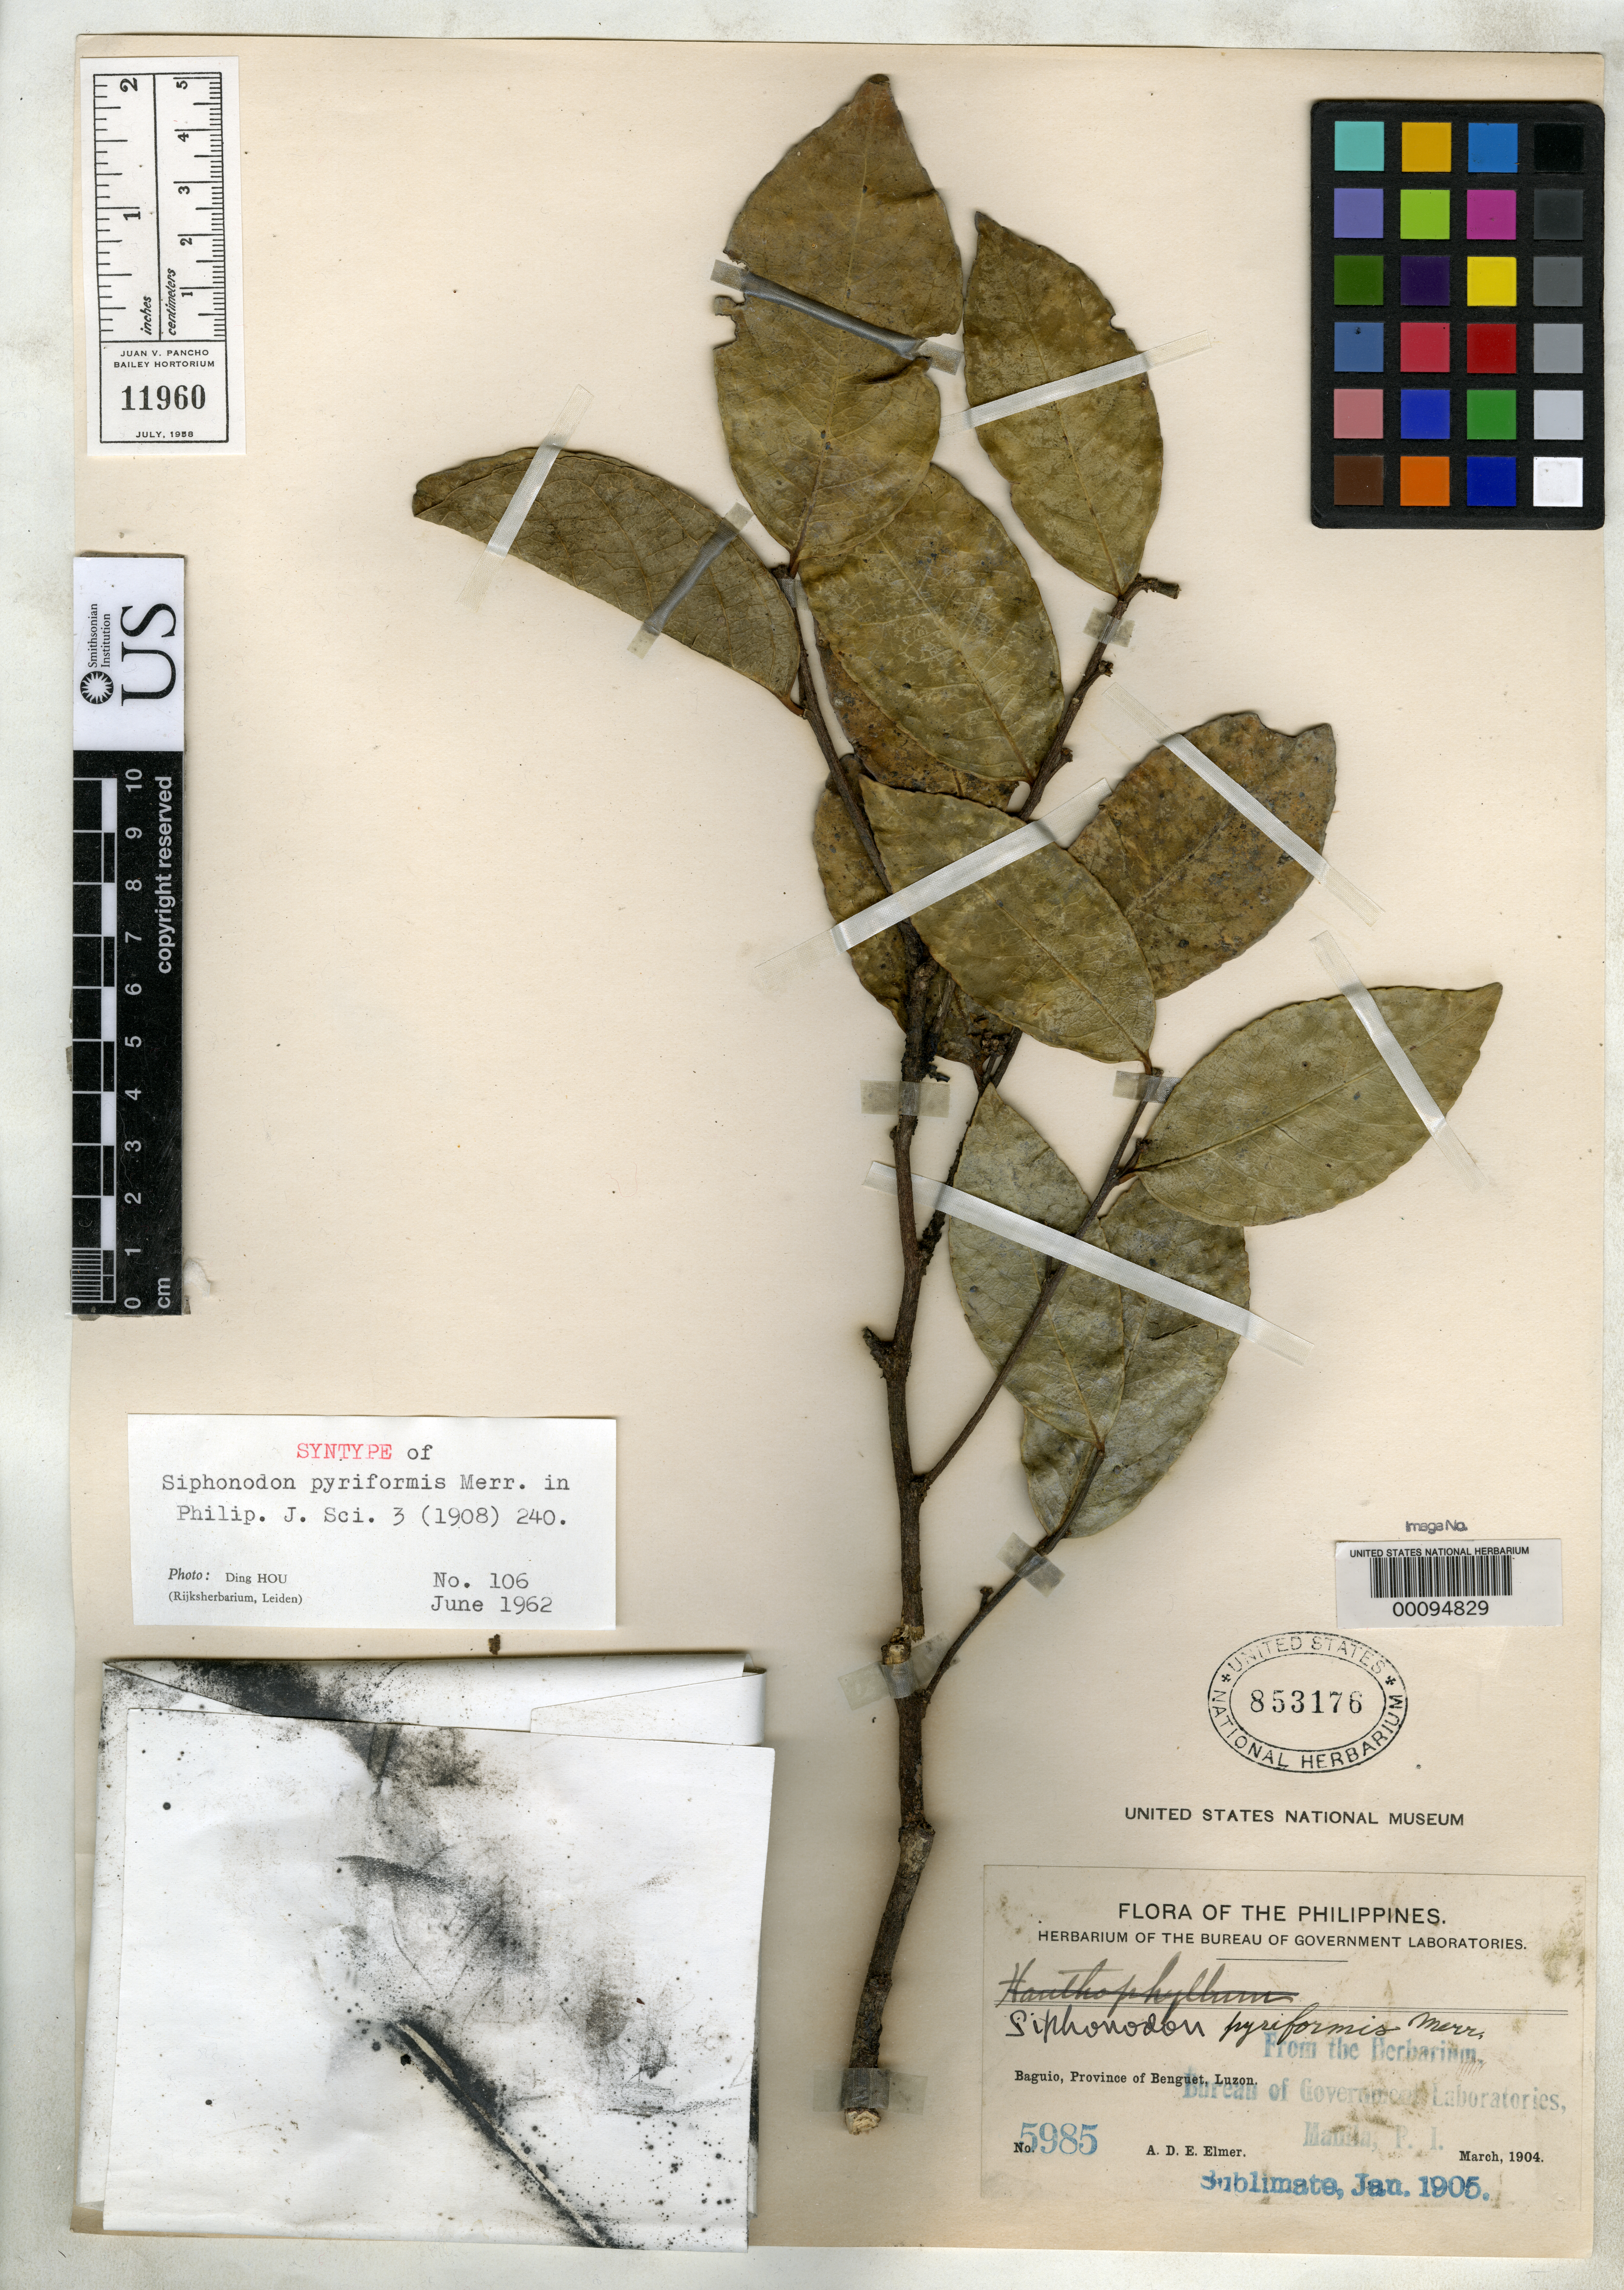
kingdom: Plantae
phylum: Tracheophyta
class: Magnoliopsida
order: Celastrales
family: Celastraceae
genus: Siphonodon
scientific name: Siphonodon pyriformis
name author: Merr.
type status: Isosyntype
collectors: A. D. E. Elmer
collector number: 5985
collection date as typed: Mar 1904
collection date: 1904-03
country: Philippines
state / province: Cordillera (Administrative Region)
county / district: Benguet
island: Luzon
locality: Baguio.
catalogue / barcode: US 853176